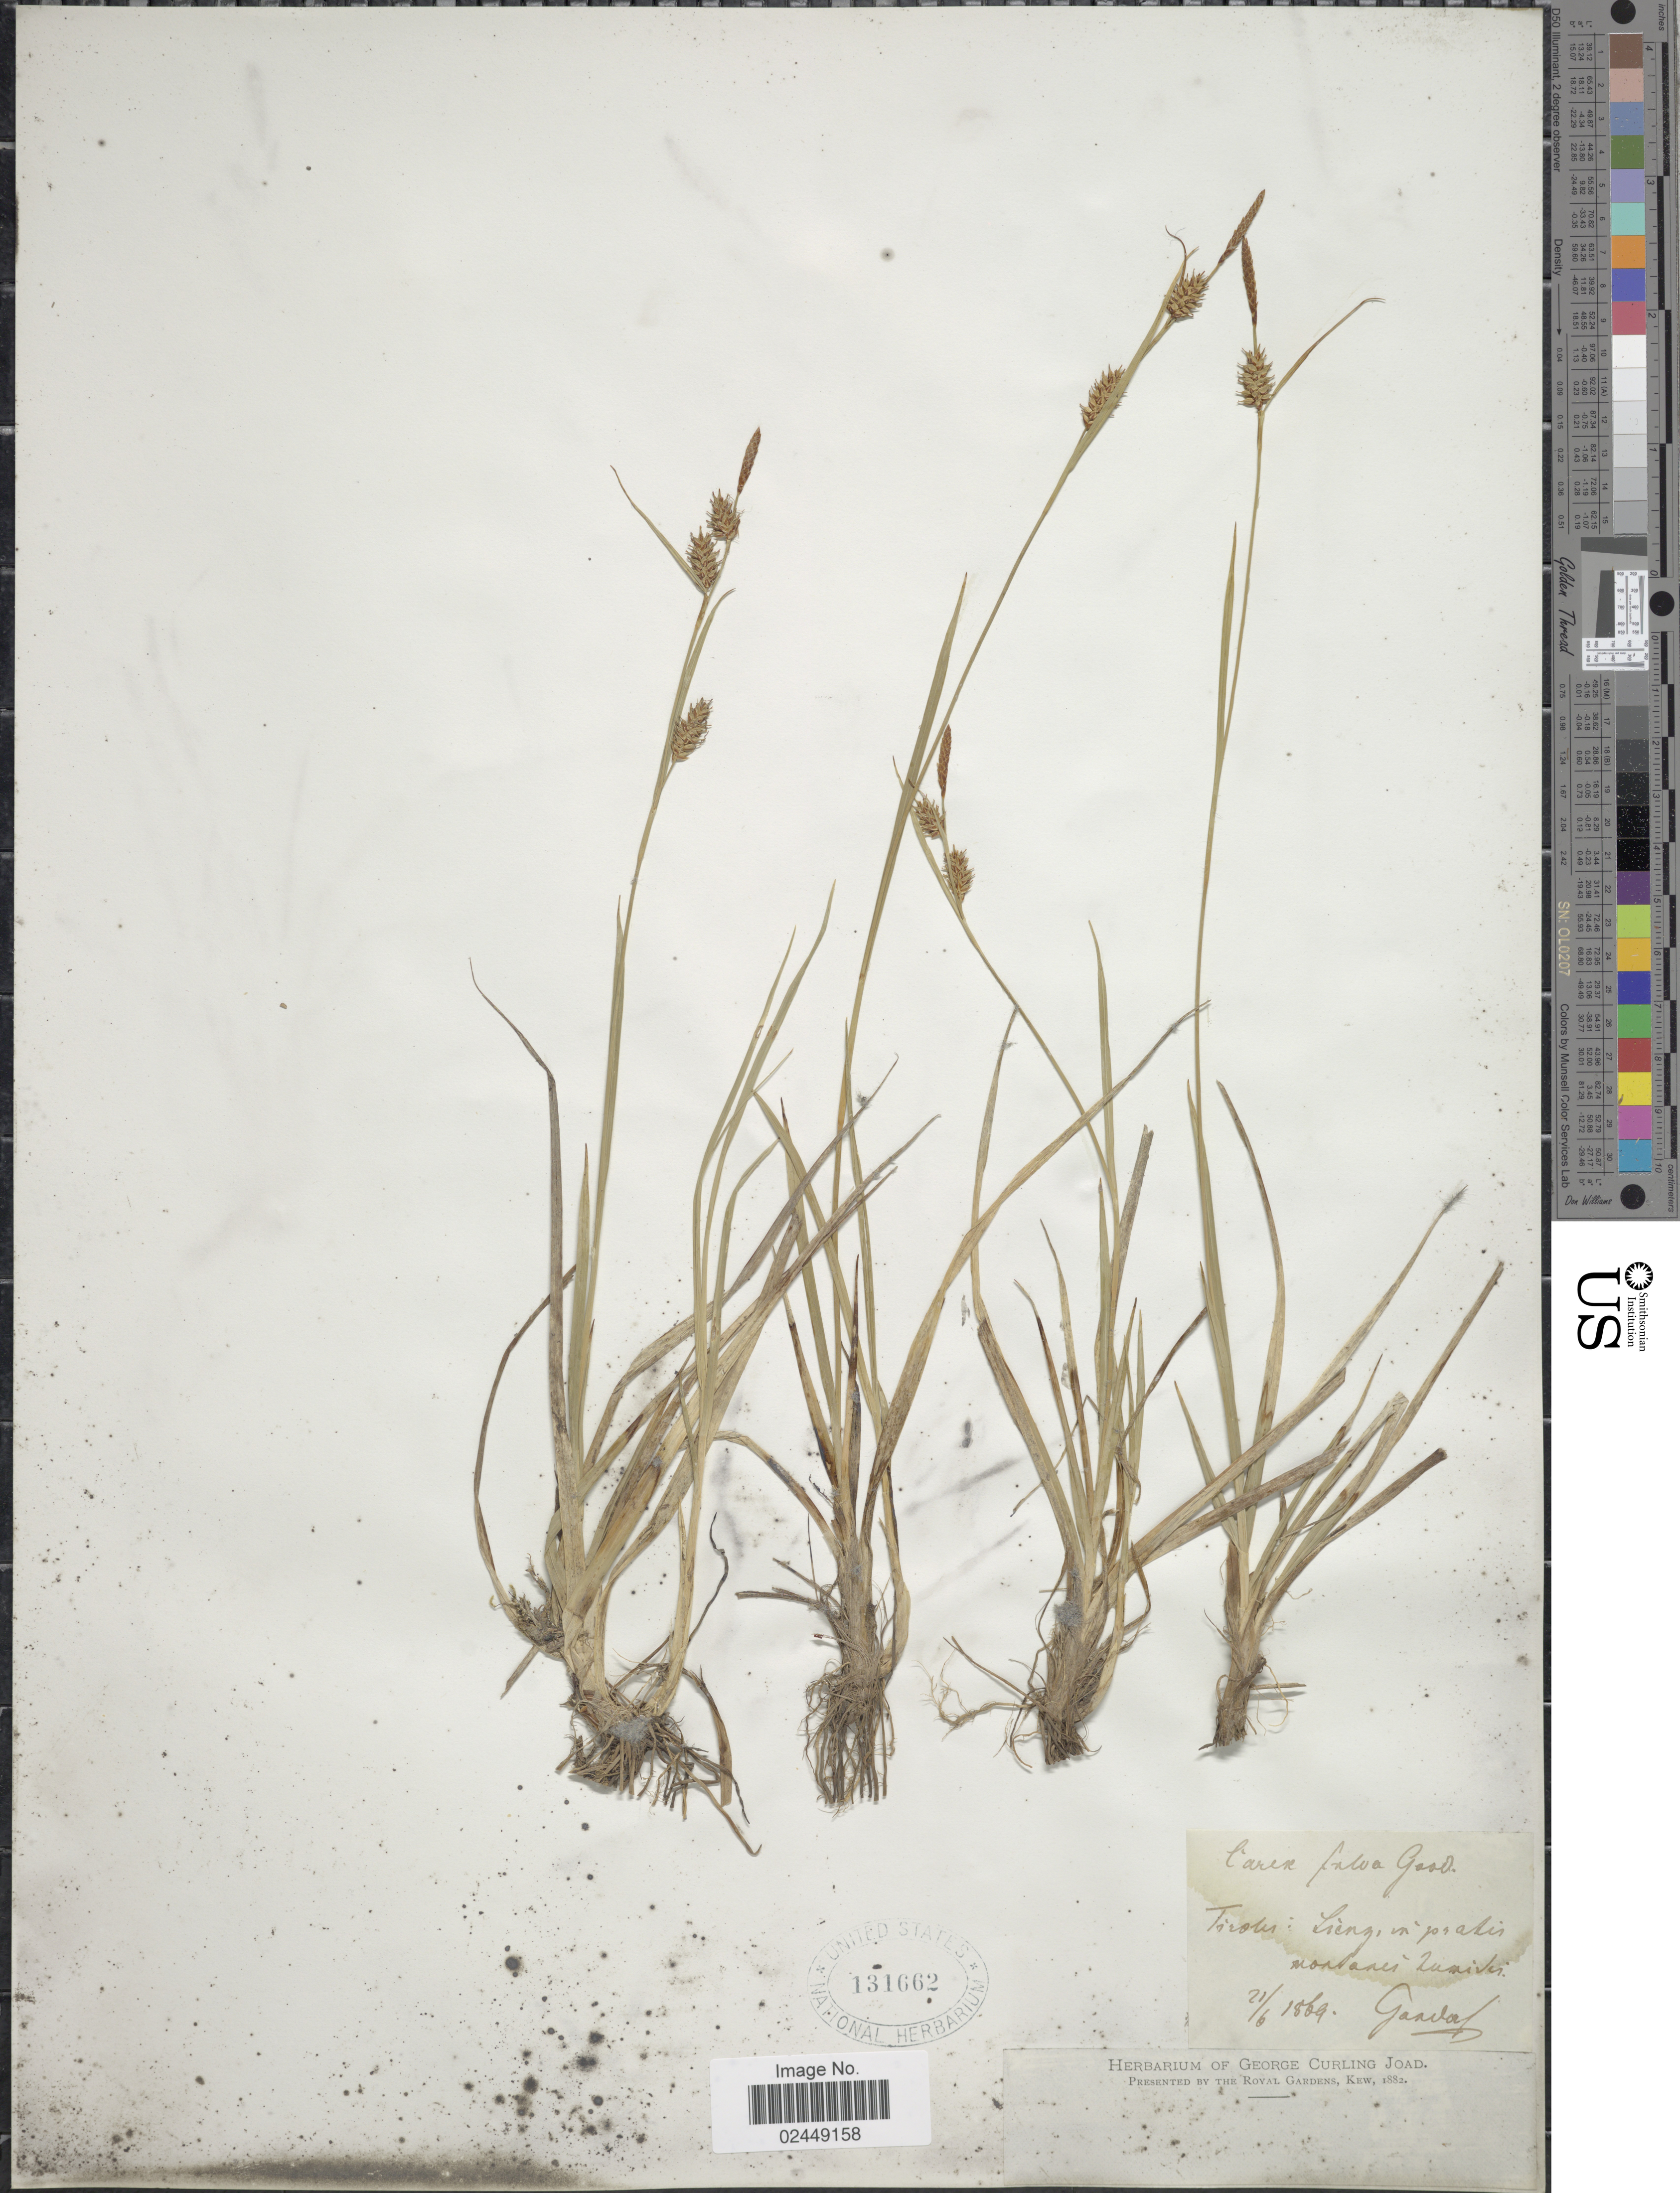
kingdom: Plantae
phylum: Tracheophyta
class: Liliopsida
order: Poales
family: Cyperaceae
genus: Carex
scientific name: Carex x fulva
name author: Gooden.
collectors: -- Gander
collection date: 1869-06-21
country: Austria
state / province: Tirol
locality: Lieng, in pratis montanis [illegible text]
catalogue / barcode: US 131662